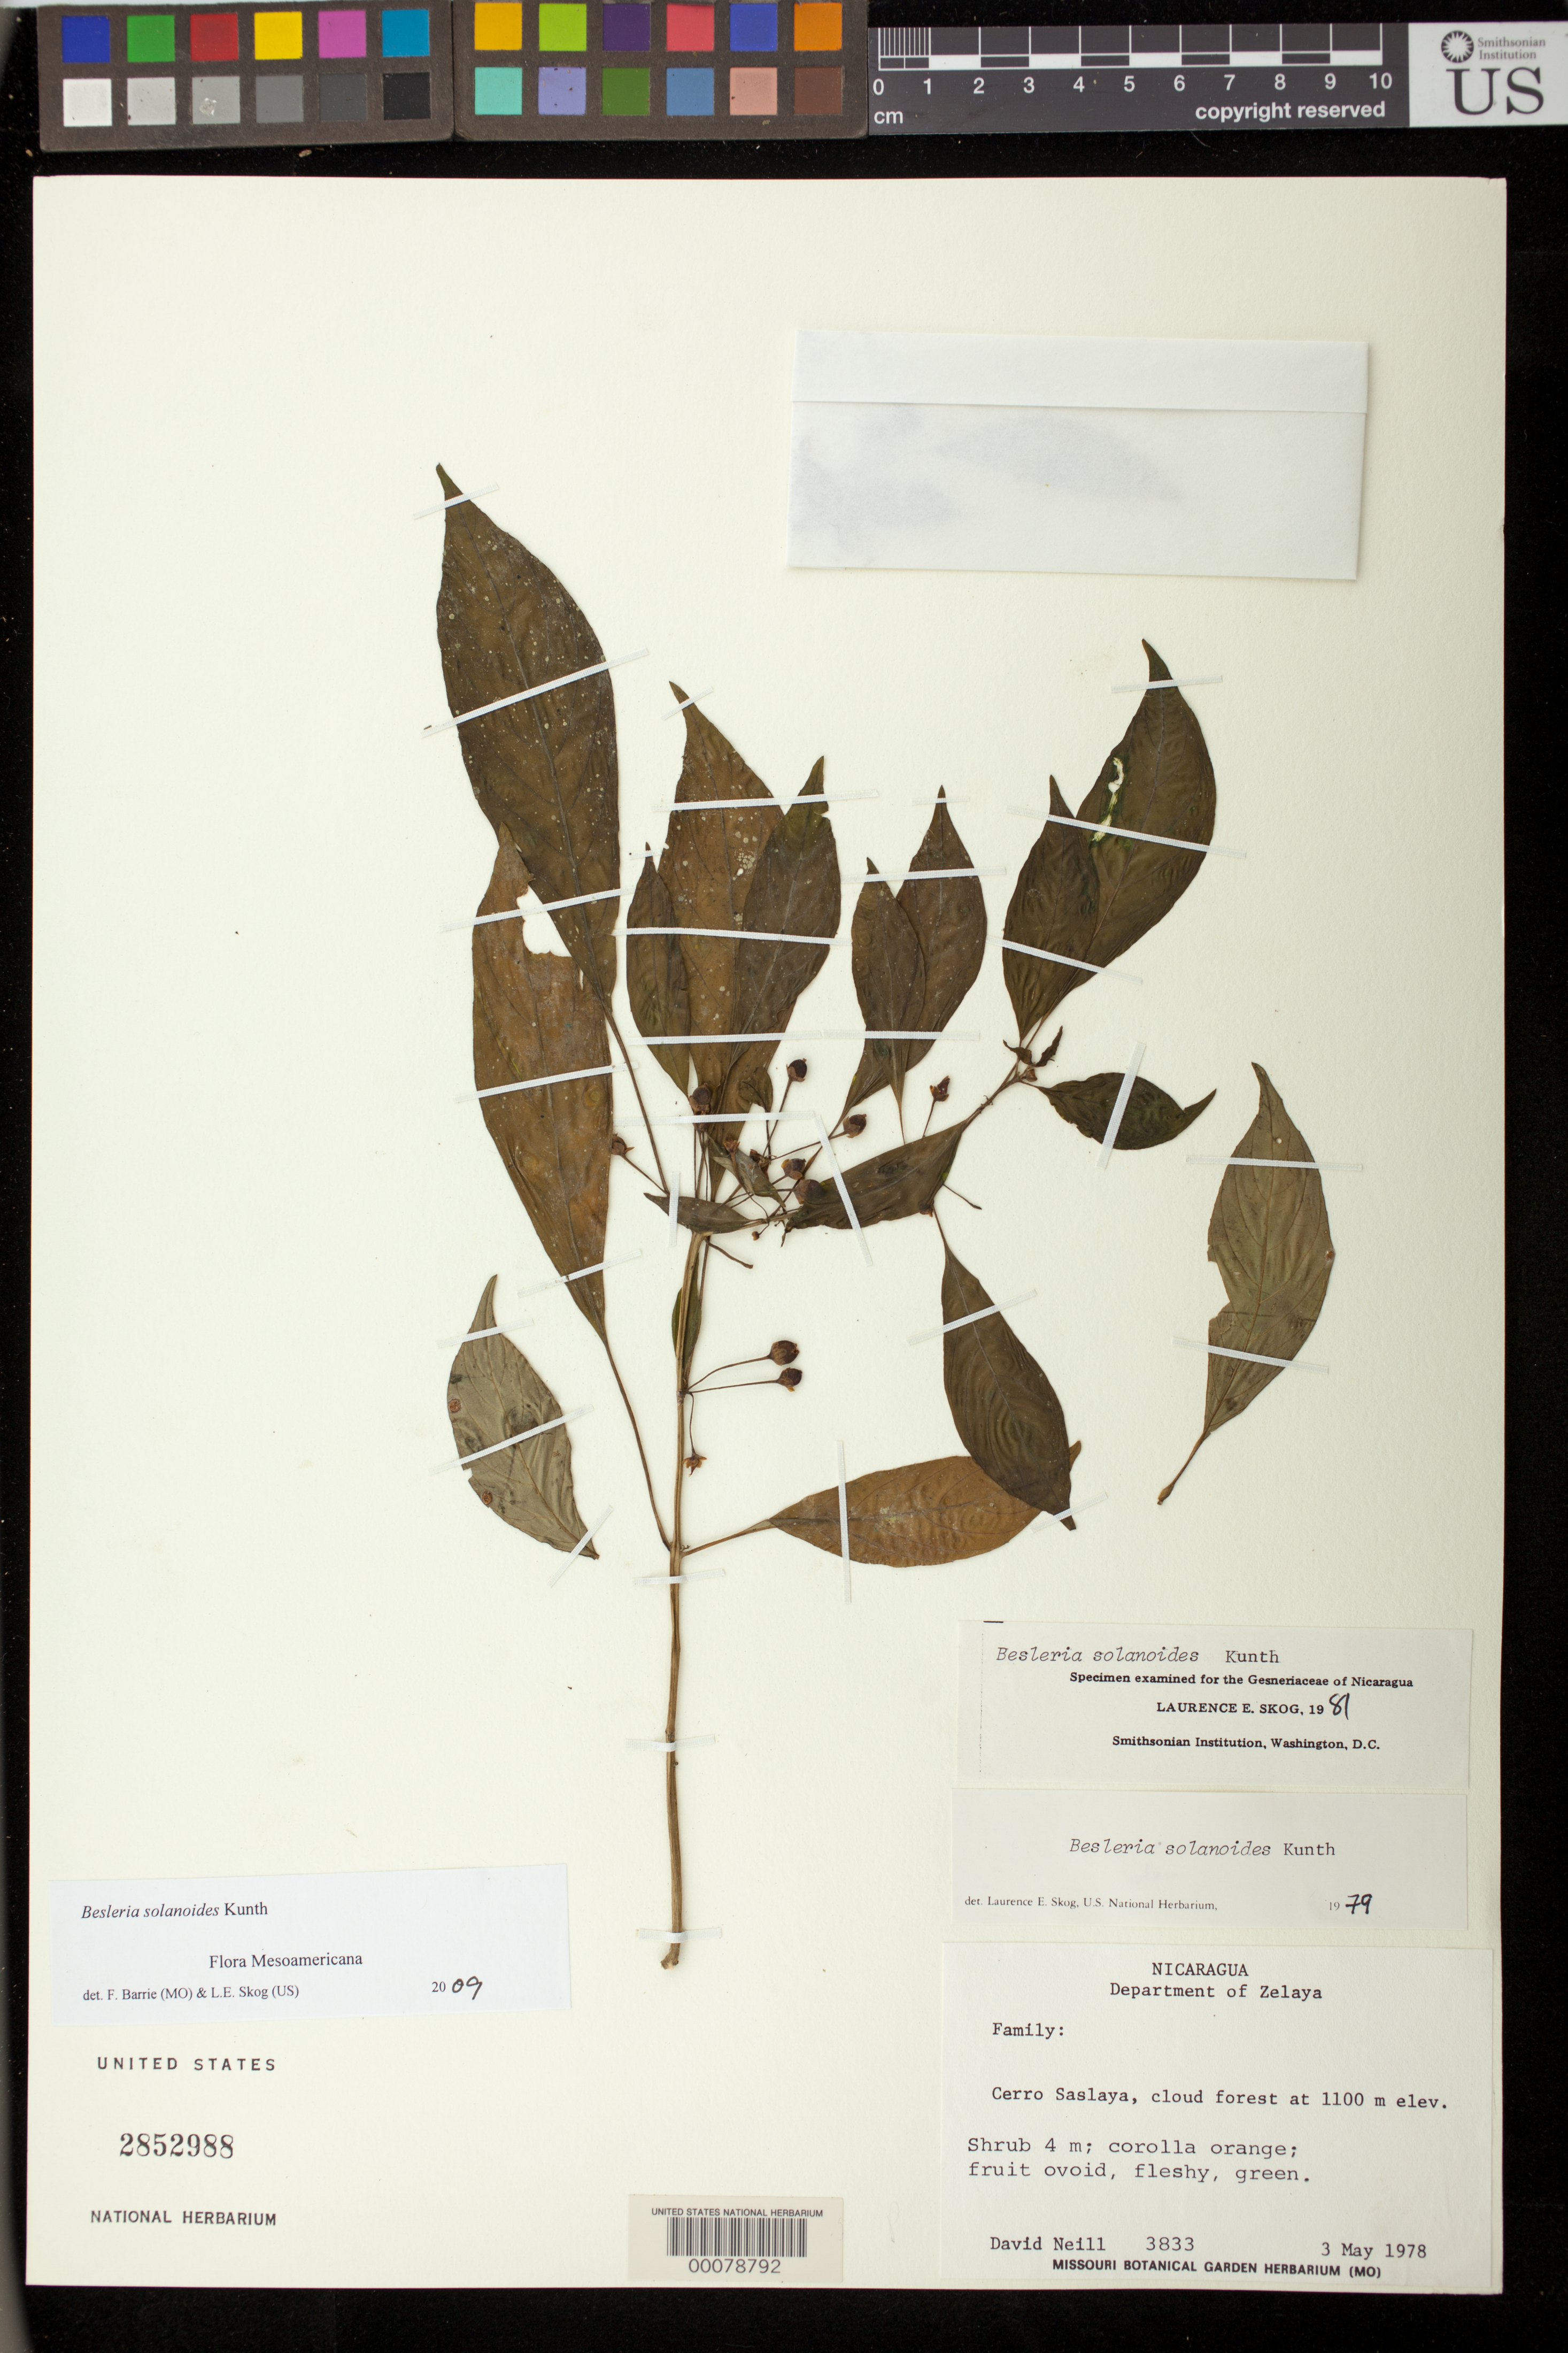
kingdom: Plantae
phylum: Tracheophyta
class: Magnoliopsida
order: Lamiales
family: Gesneriaceae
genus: Besleria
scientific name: Besleria solanoides var. solanoides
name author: Kunth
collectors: D. A. Neill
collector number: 3833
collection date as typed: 03 May 1978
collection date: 1978-05-03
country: Nicaragua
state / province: Atlántico Norte / Jinotega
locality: Cerro Saslaya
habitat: Cloud forest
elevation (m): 1100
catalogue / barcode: US 2852988